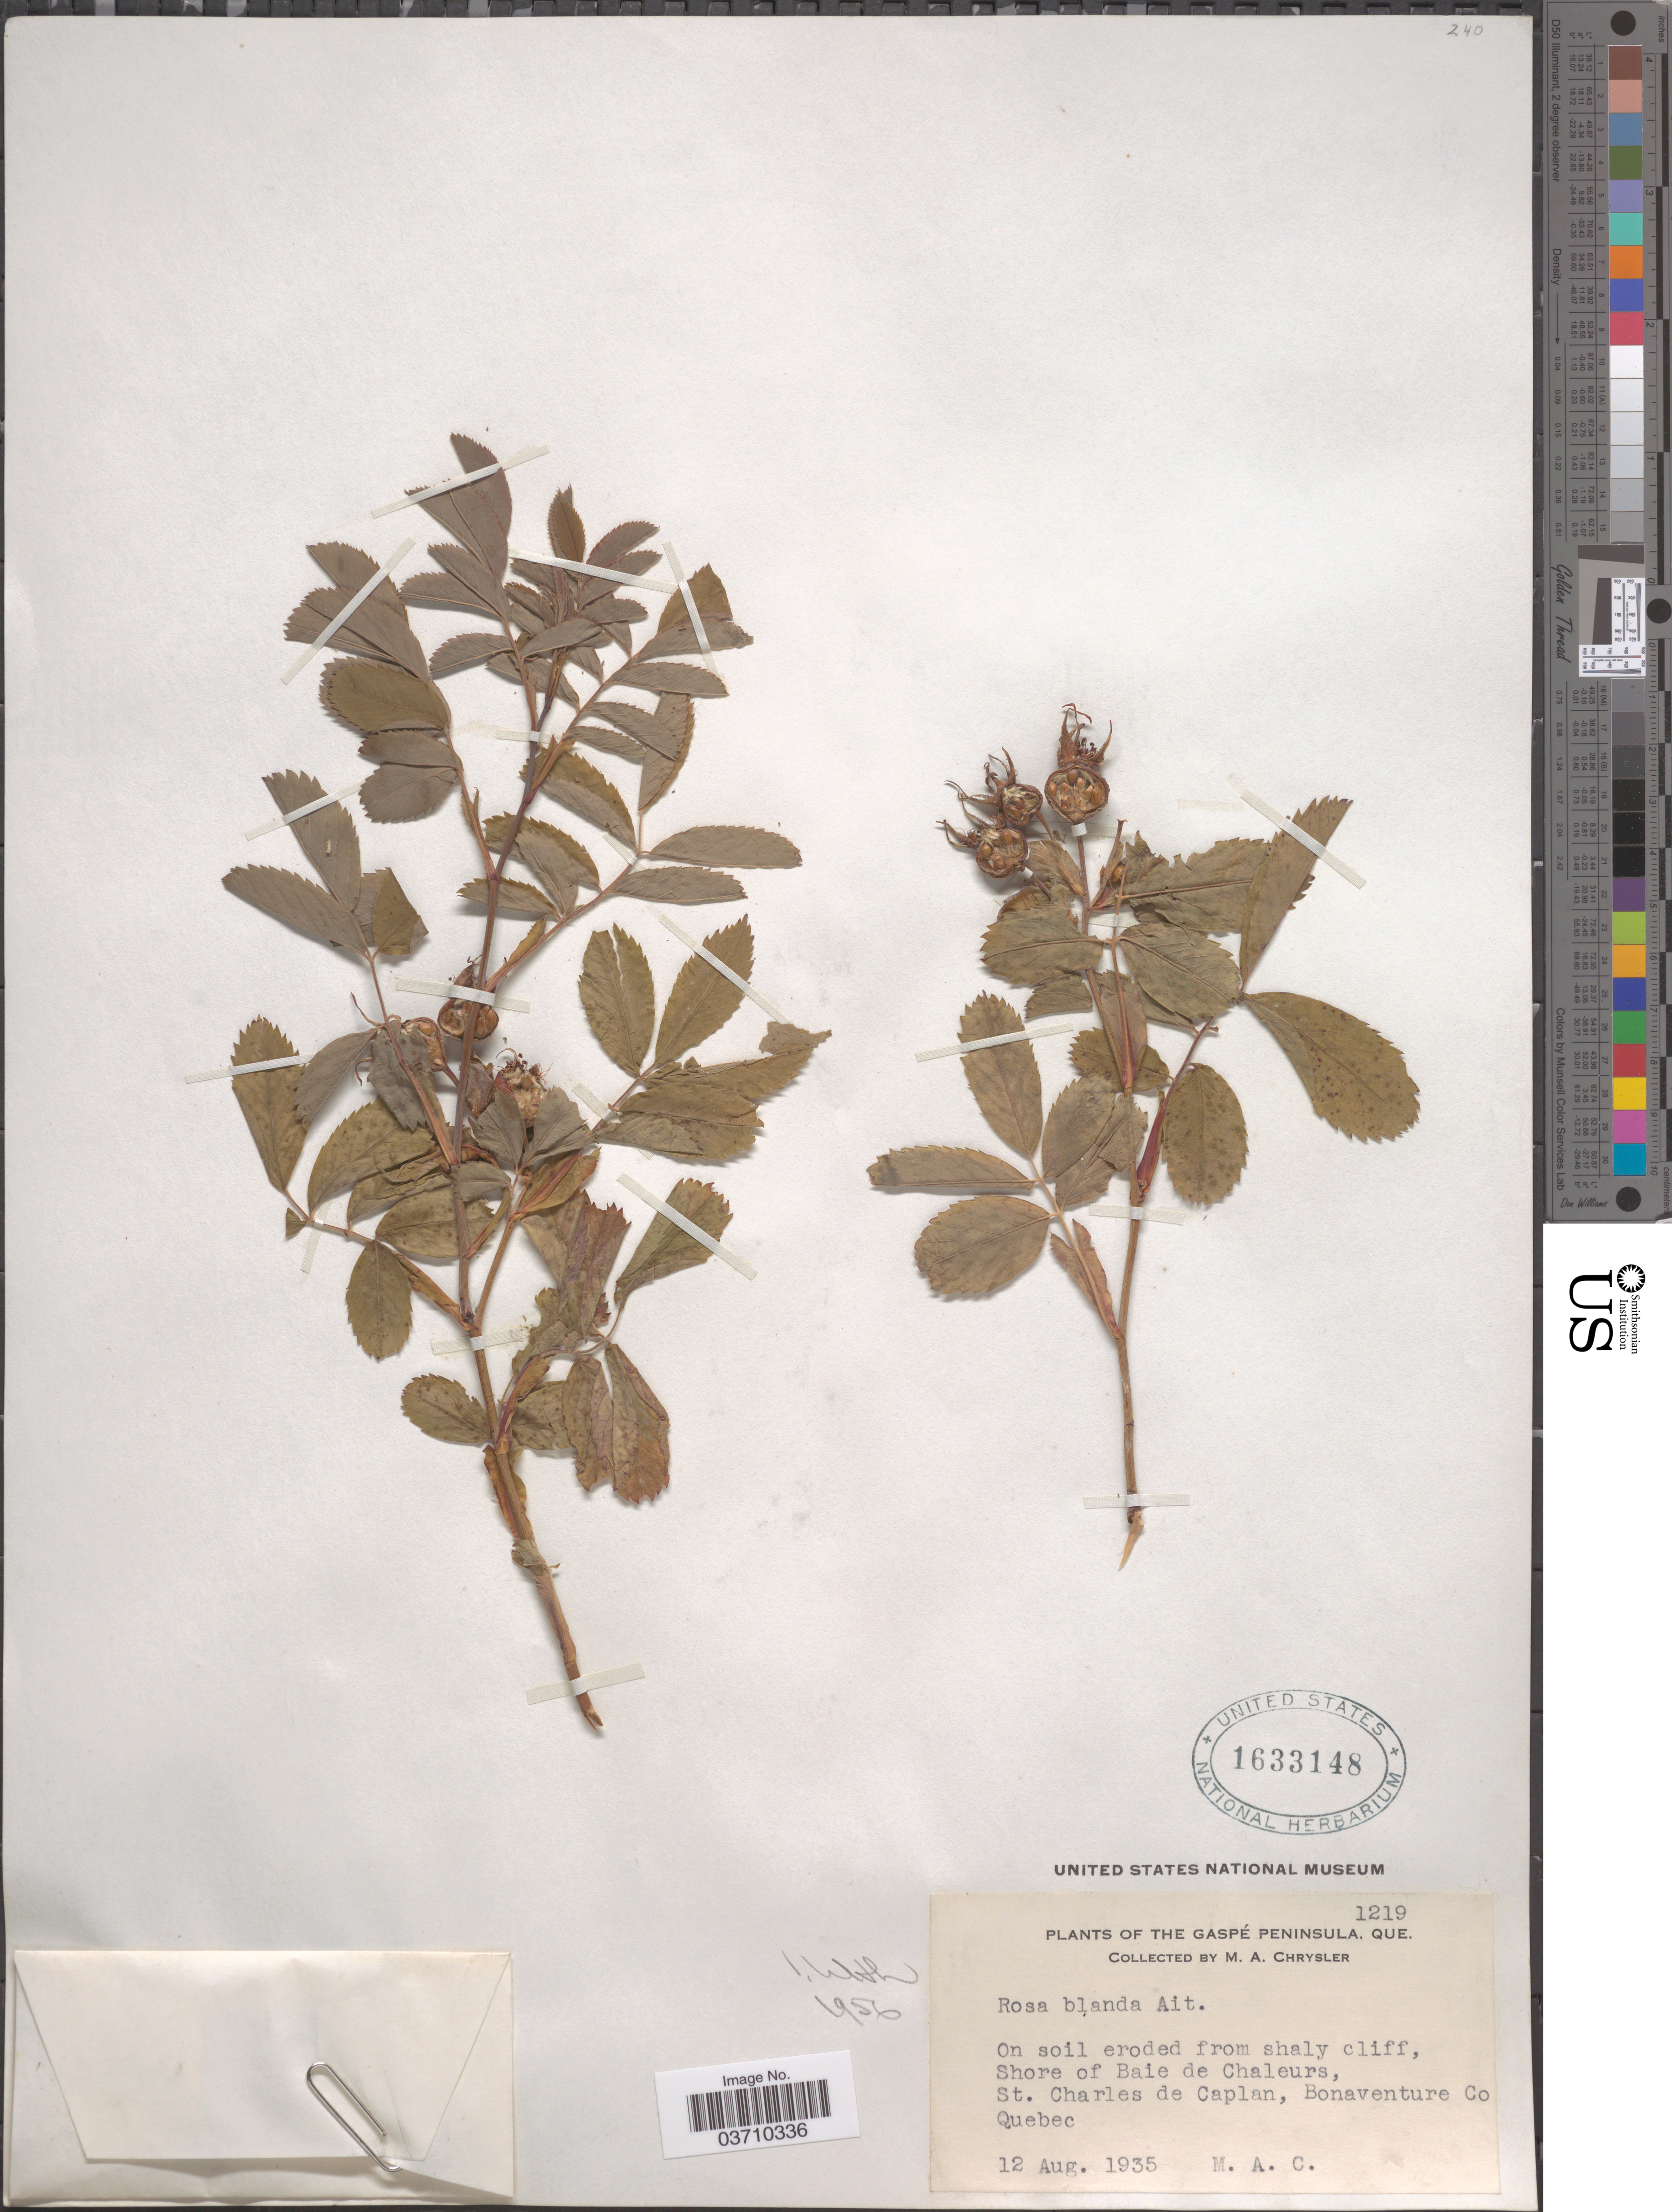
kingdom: Plantae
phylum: Tracheophyta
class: Magnoliopsida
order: Rosales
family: Rosaceae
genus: Rosa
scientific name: Rosa blanda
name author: Aiton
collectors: M. Chrysler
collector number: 1219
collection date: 1935-08-12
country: Canada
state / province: Quebec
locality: The Gaspé Peninsula. Shore of Baie de Chaleurs, St. Charles de Caplan, Bonaventure Co.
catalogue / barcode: US 1633148